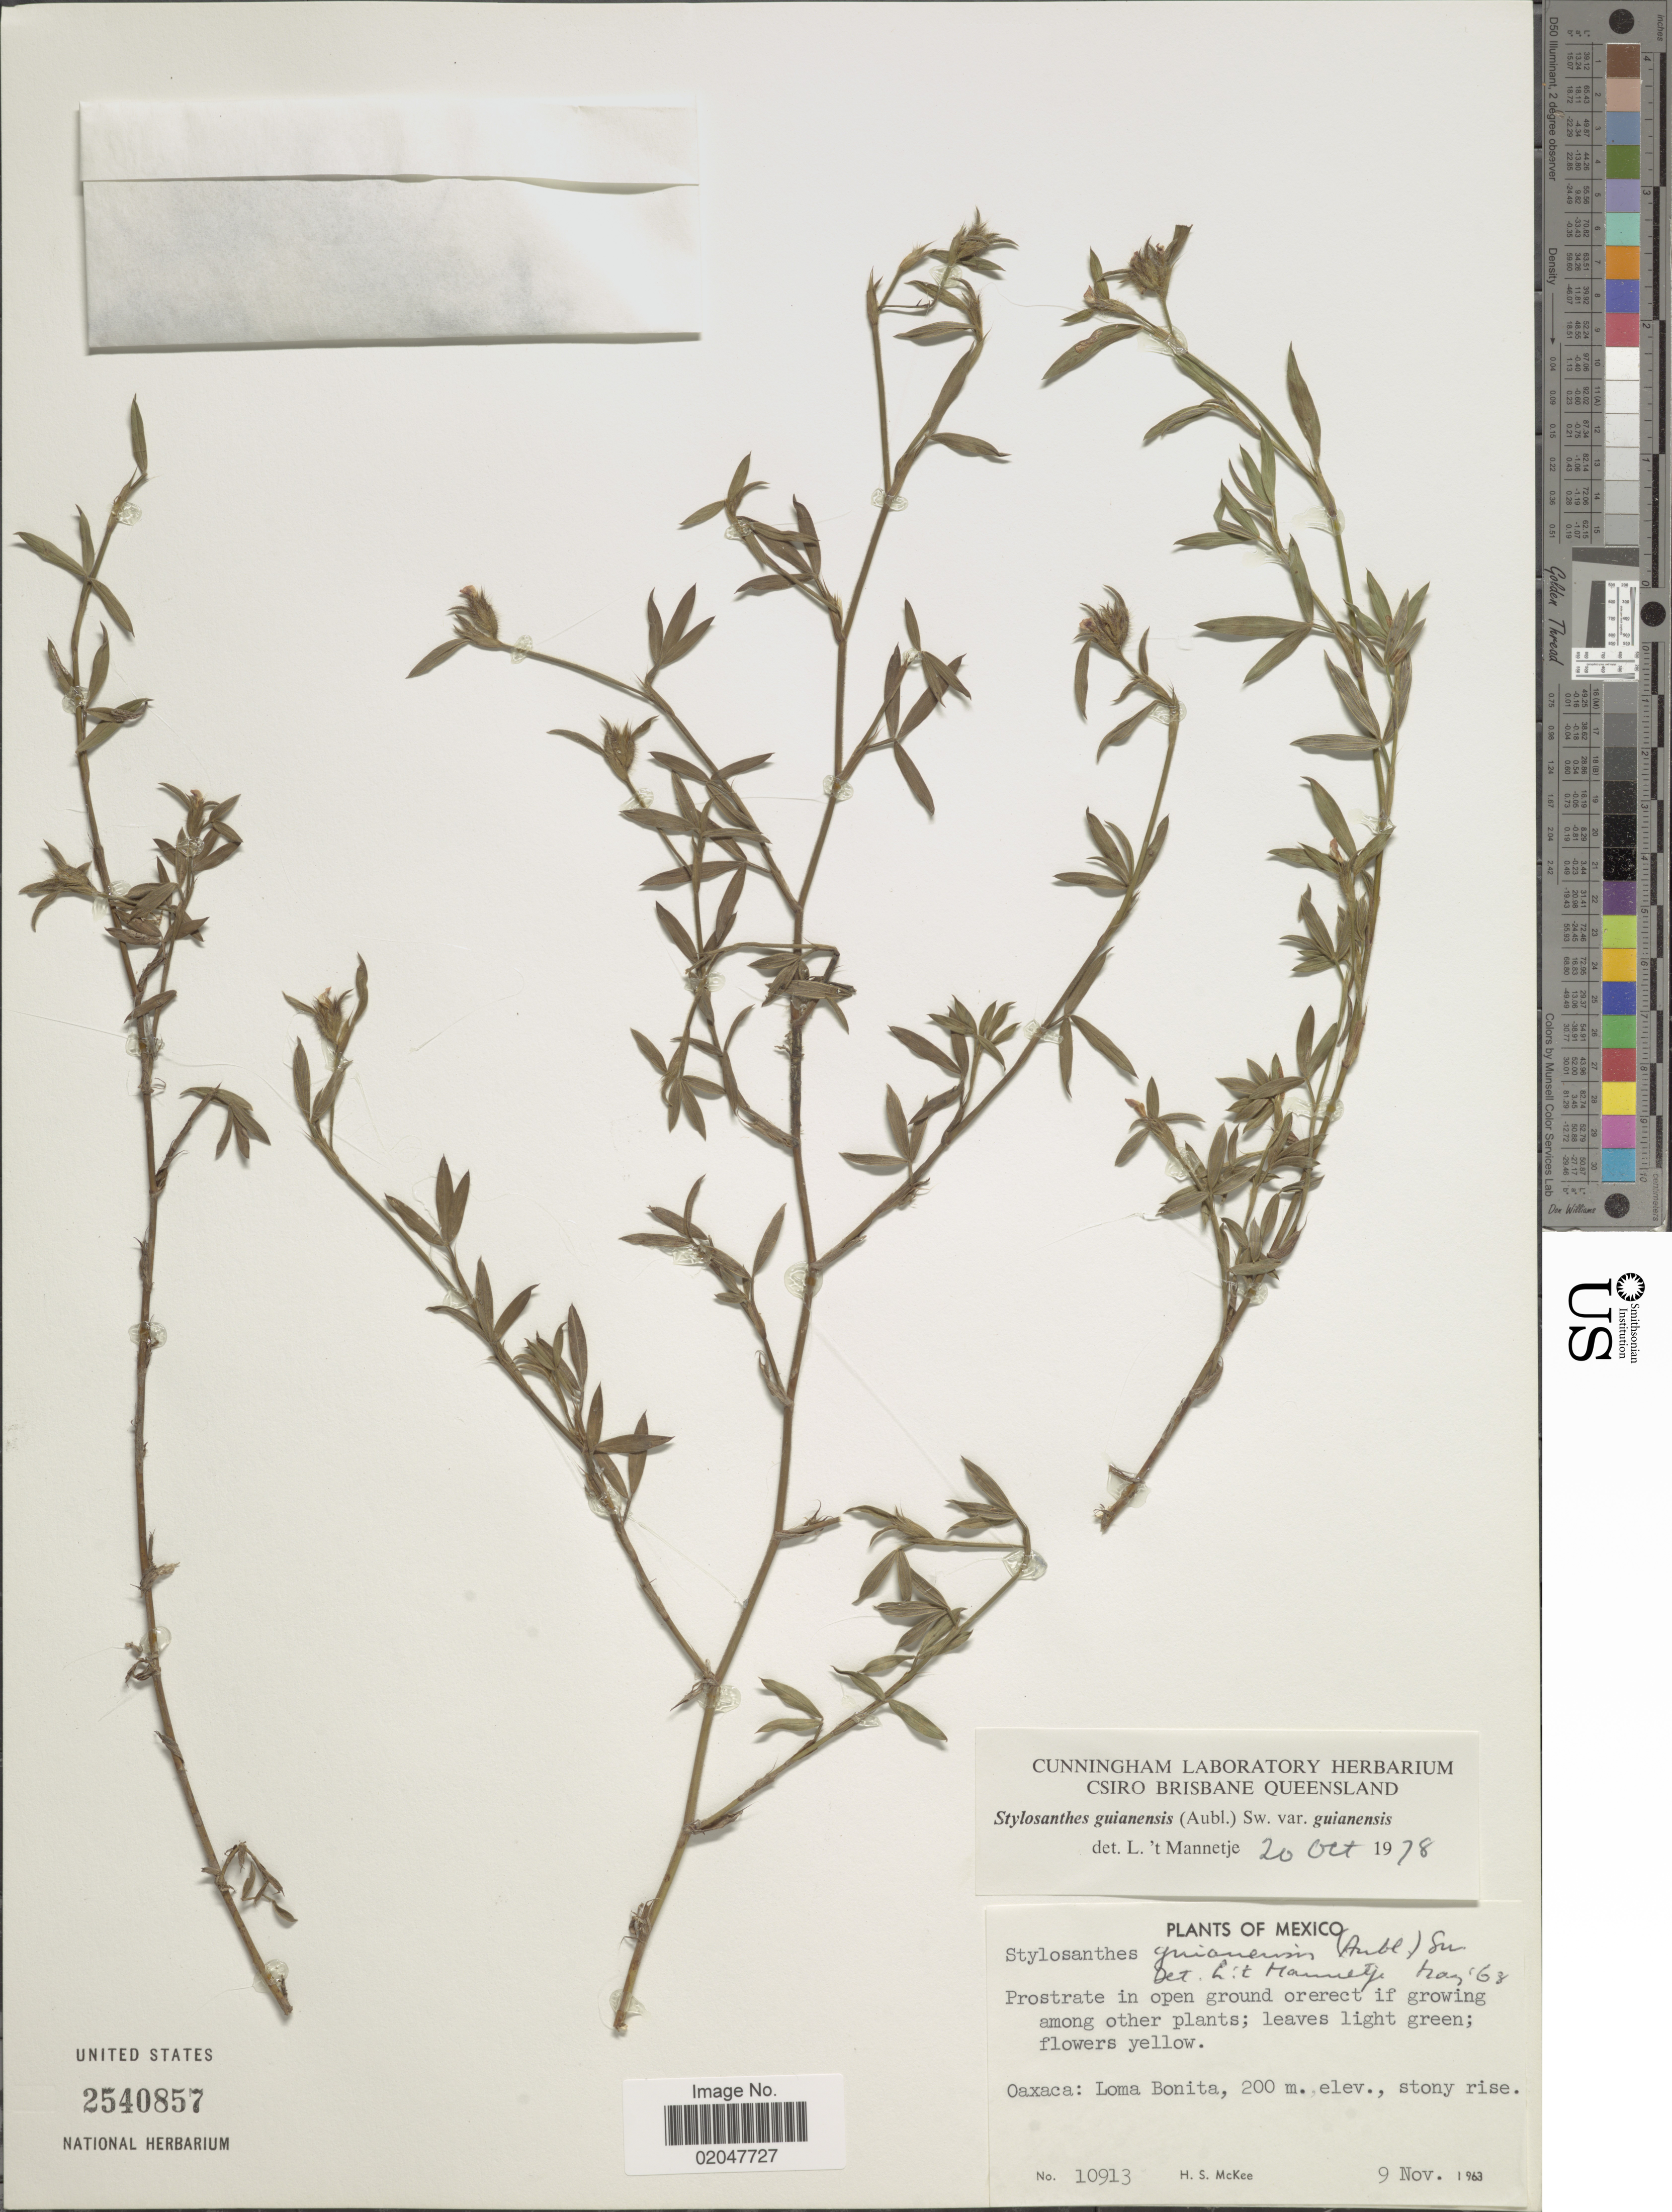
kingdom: Plantae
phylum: Tracheophyta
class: Magnoliopsida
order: Fabales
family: Fabaceae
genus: Stylosanthes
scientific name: Stylosanthes guianensis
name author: (Aubl.) Sw.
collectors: H. S. McKee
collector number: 10913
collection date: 1963-11-09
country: Mexico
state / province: Oaxaca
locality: Loma Bonita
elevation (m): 200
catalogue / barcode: US 2540857